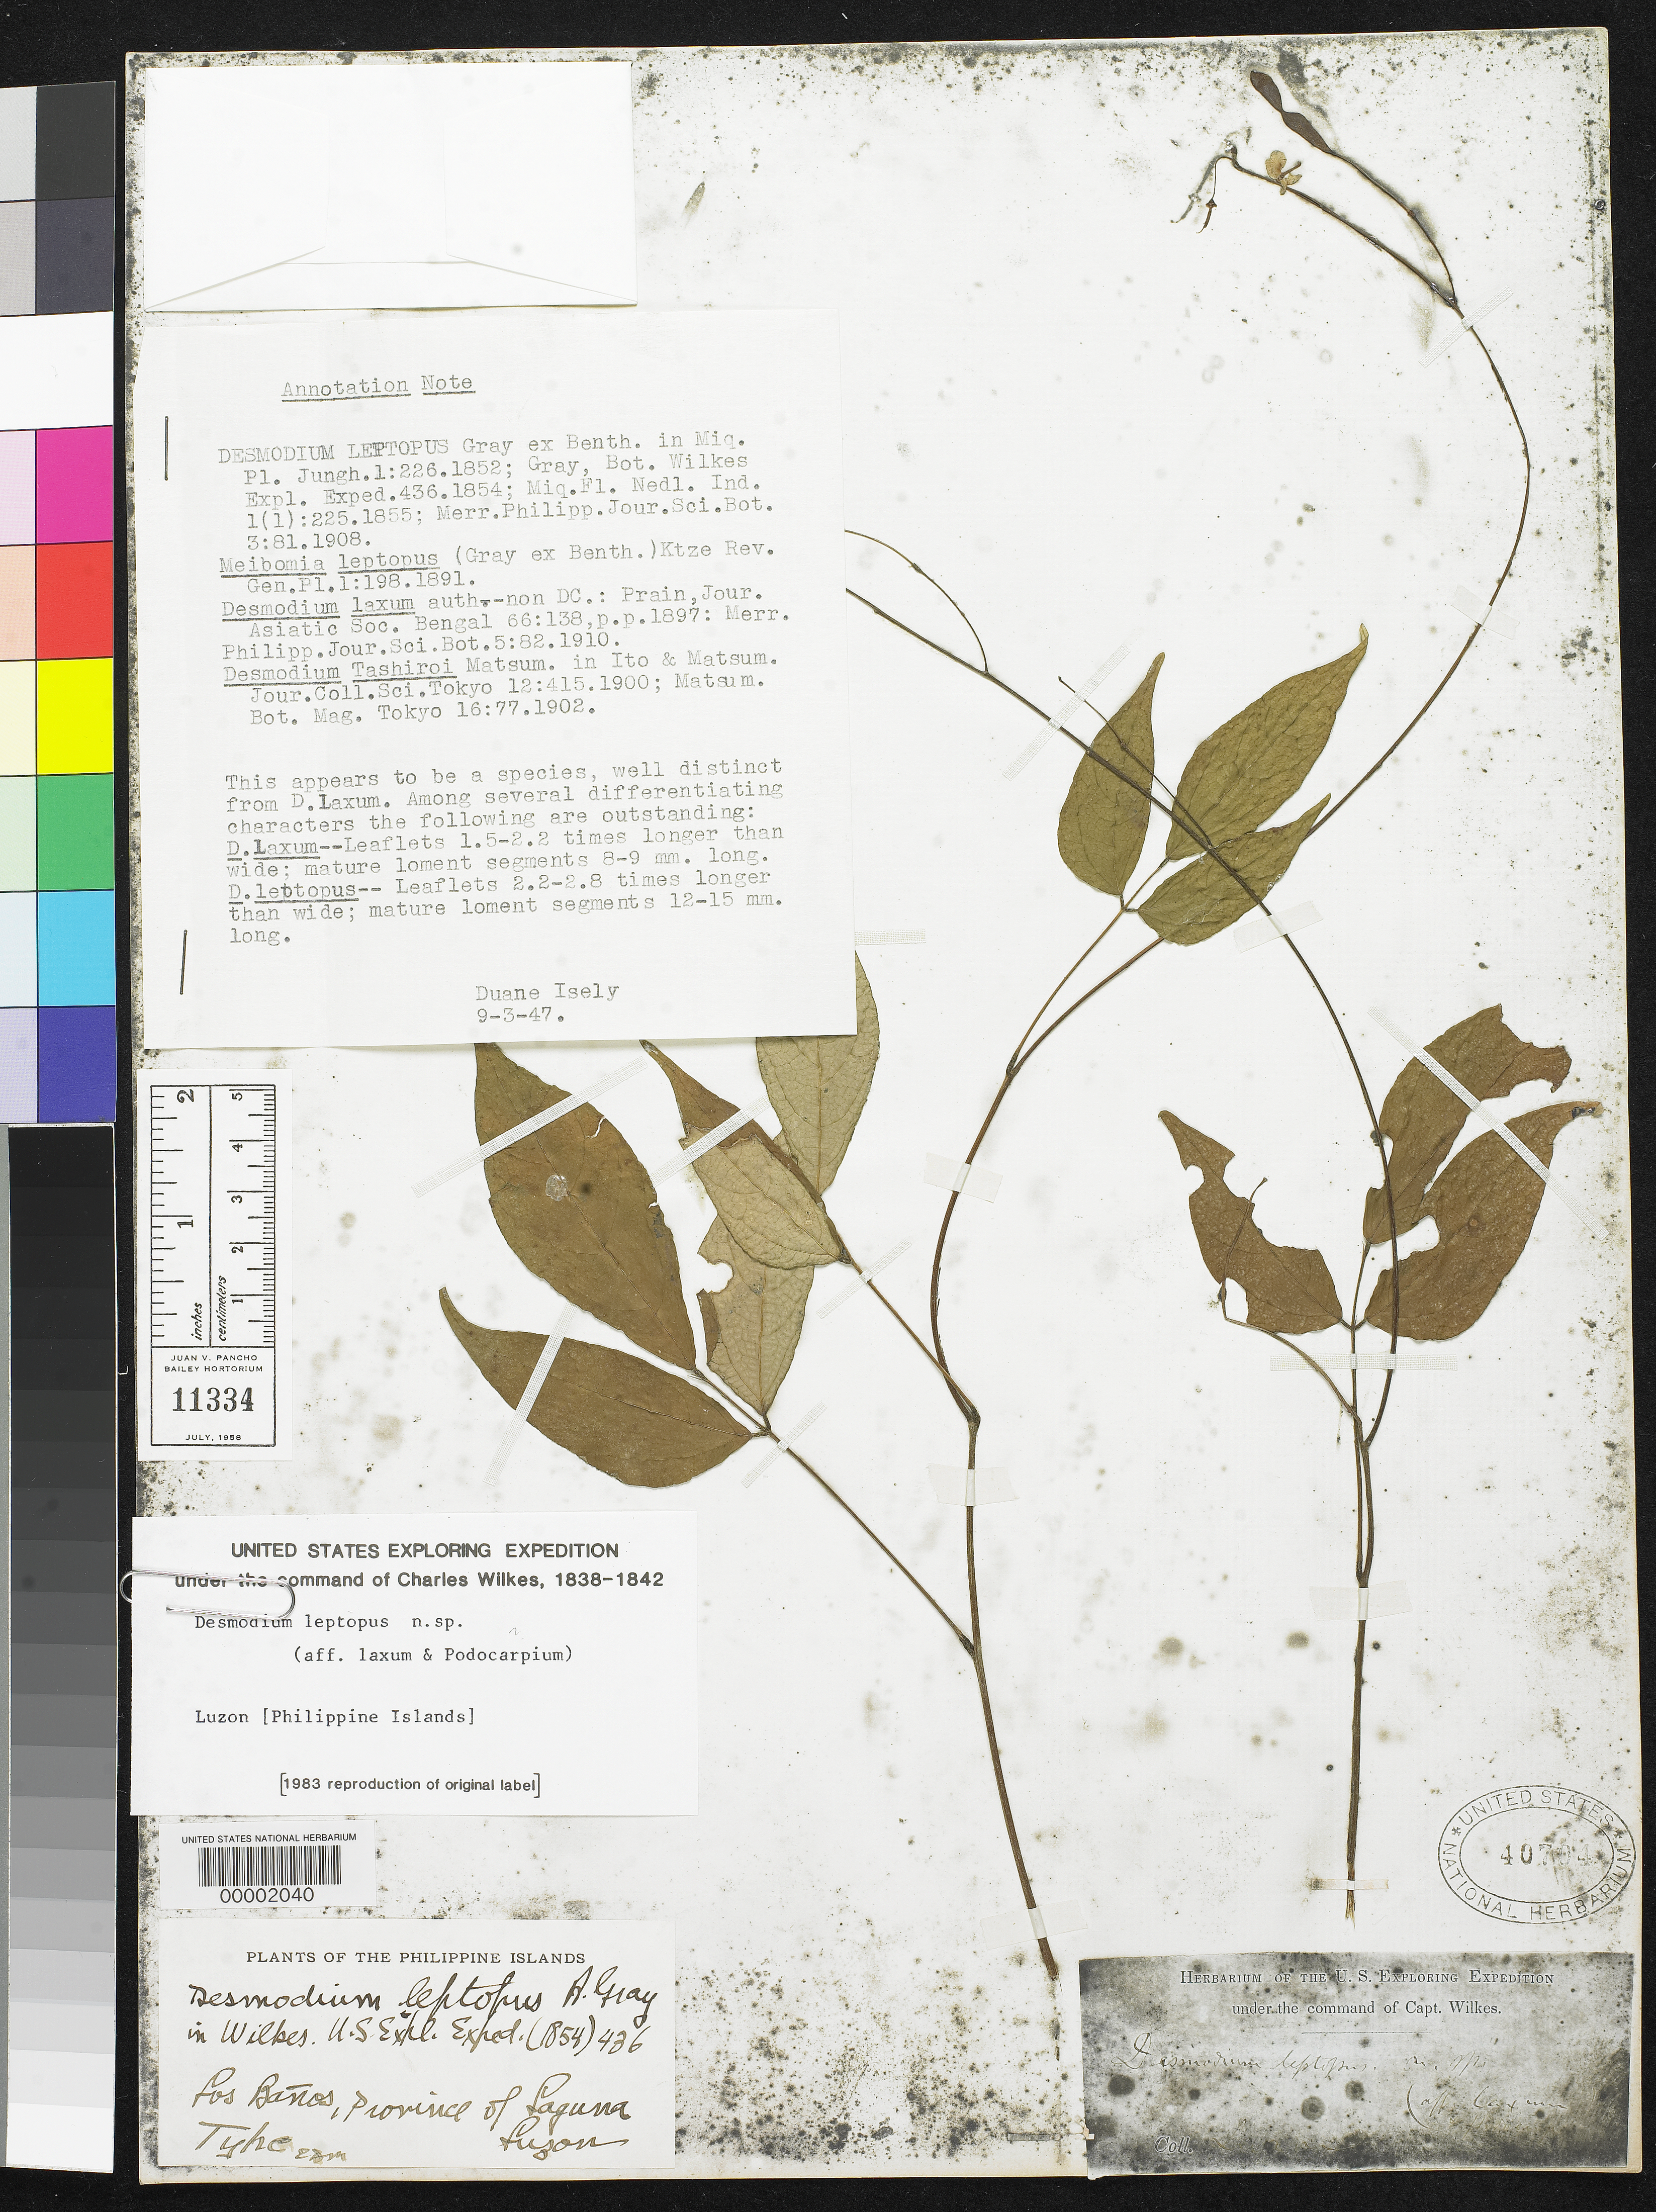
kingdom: Plantae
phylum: Tracheophyta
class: Magnoliopsida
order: Fabales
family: Fabaceae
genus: Desmodium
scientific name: Desmodium leptopus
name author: A. Gray in Wilkes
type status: Type Collection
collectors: Wilkes Explor. Exped.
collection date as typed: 1838 to -- --- 1842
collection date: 1838/1842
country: Philippines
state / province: Calabarzon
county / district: Laguna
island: Luzon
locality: Los Banos.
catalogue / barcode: US 40704